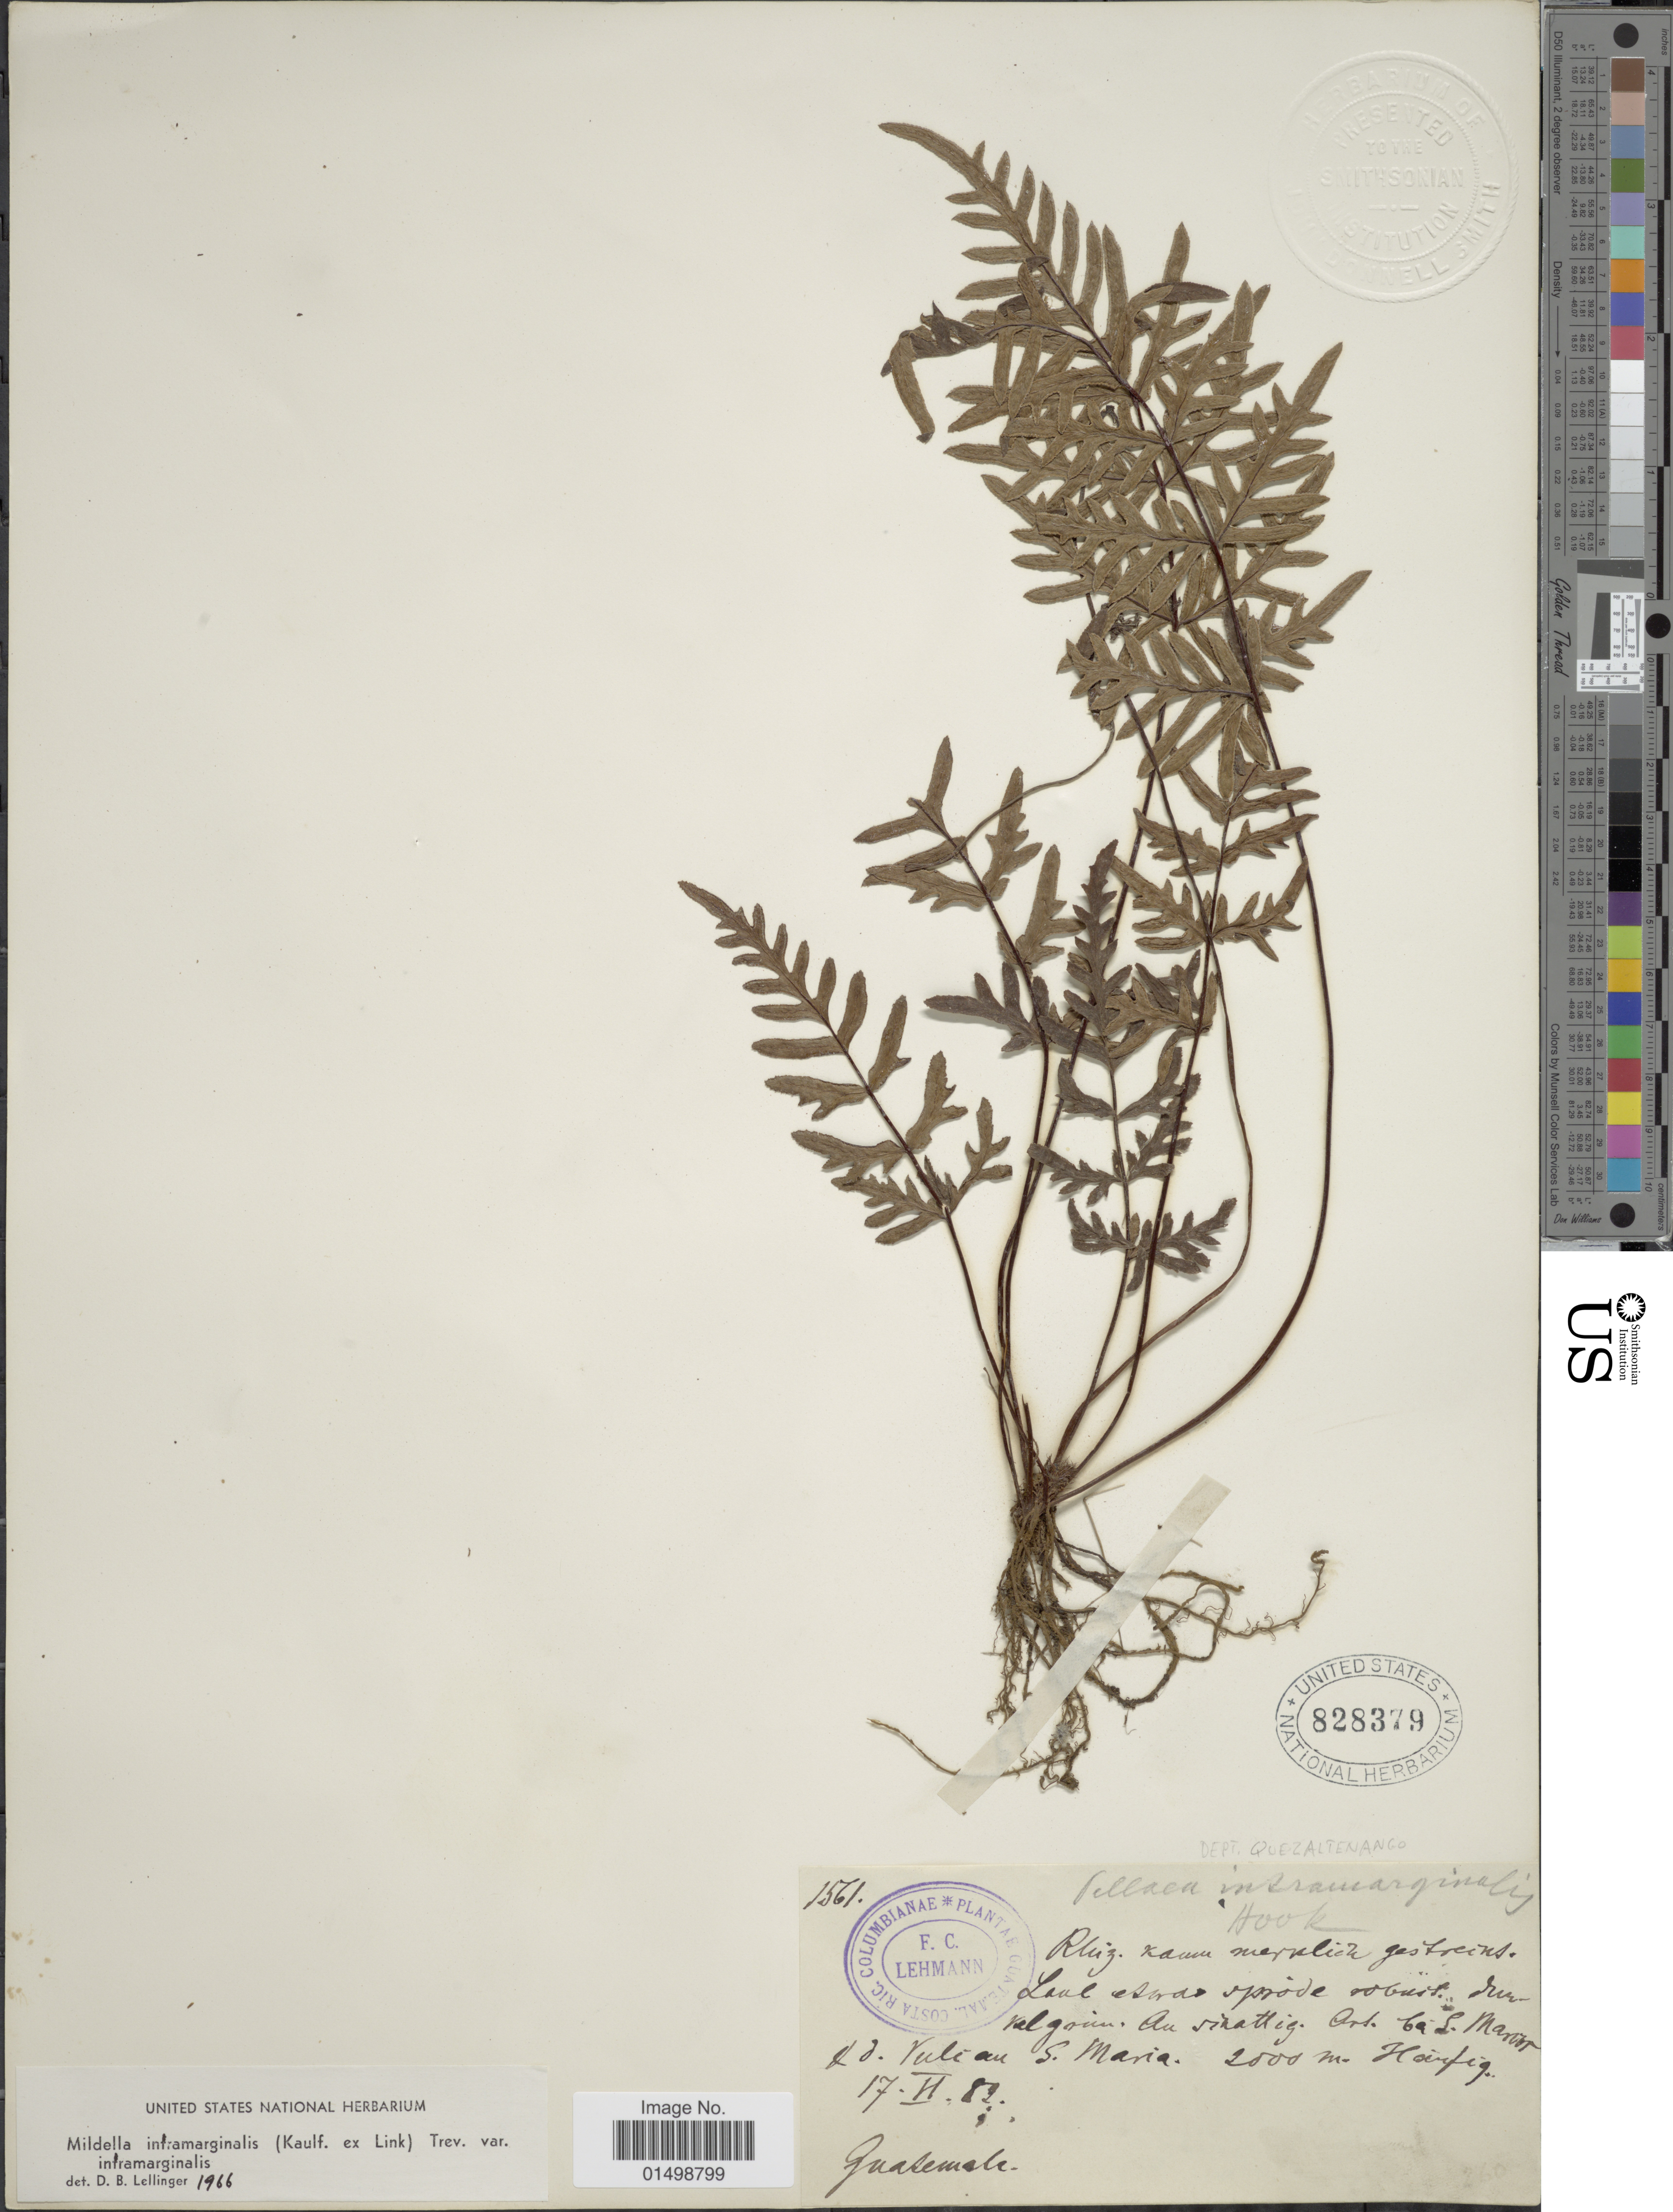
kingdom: Plantae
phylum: Tracheophyta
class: Polypodiopsida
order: Polypodiales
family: Pteridaceae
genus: Cheilanthes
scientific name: Cheilanthes intramarginalis var. intramarginalis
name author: (Kaulf.) Hook.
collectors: F. C. Lehmann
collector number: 1561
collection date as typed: Transcribed d/m/y: 17/6/89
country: Guatemala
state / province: Quetzaltenango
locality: Volcán Santa María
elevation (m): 2000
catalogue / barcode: US 828379